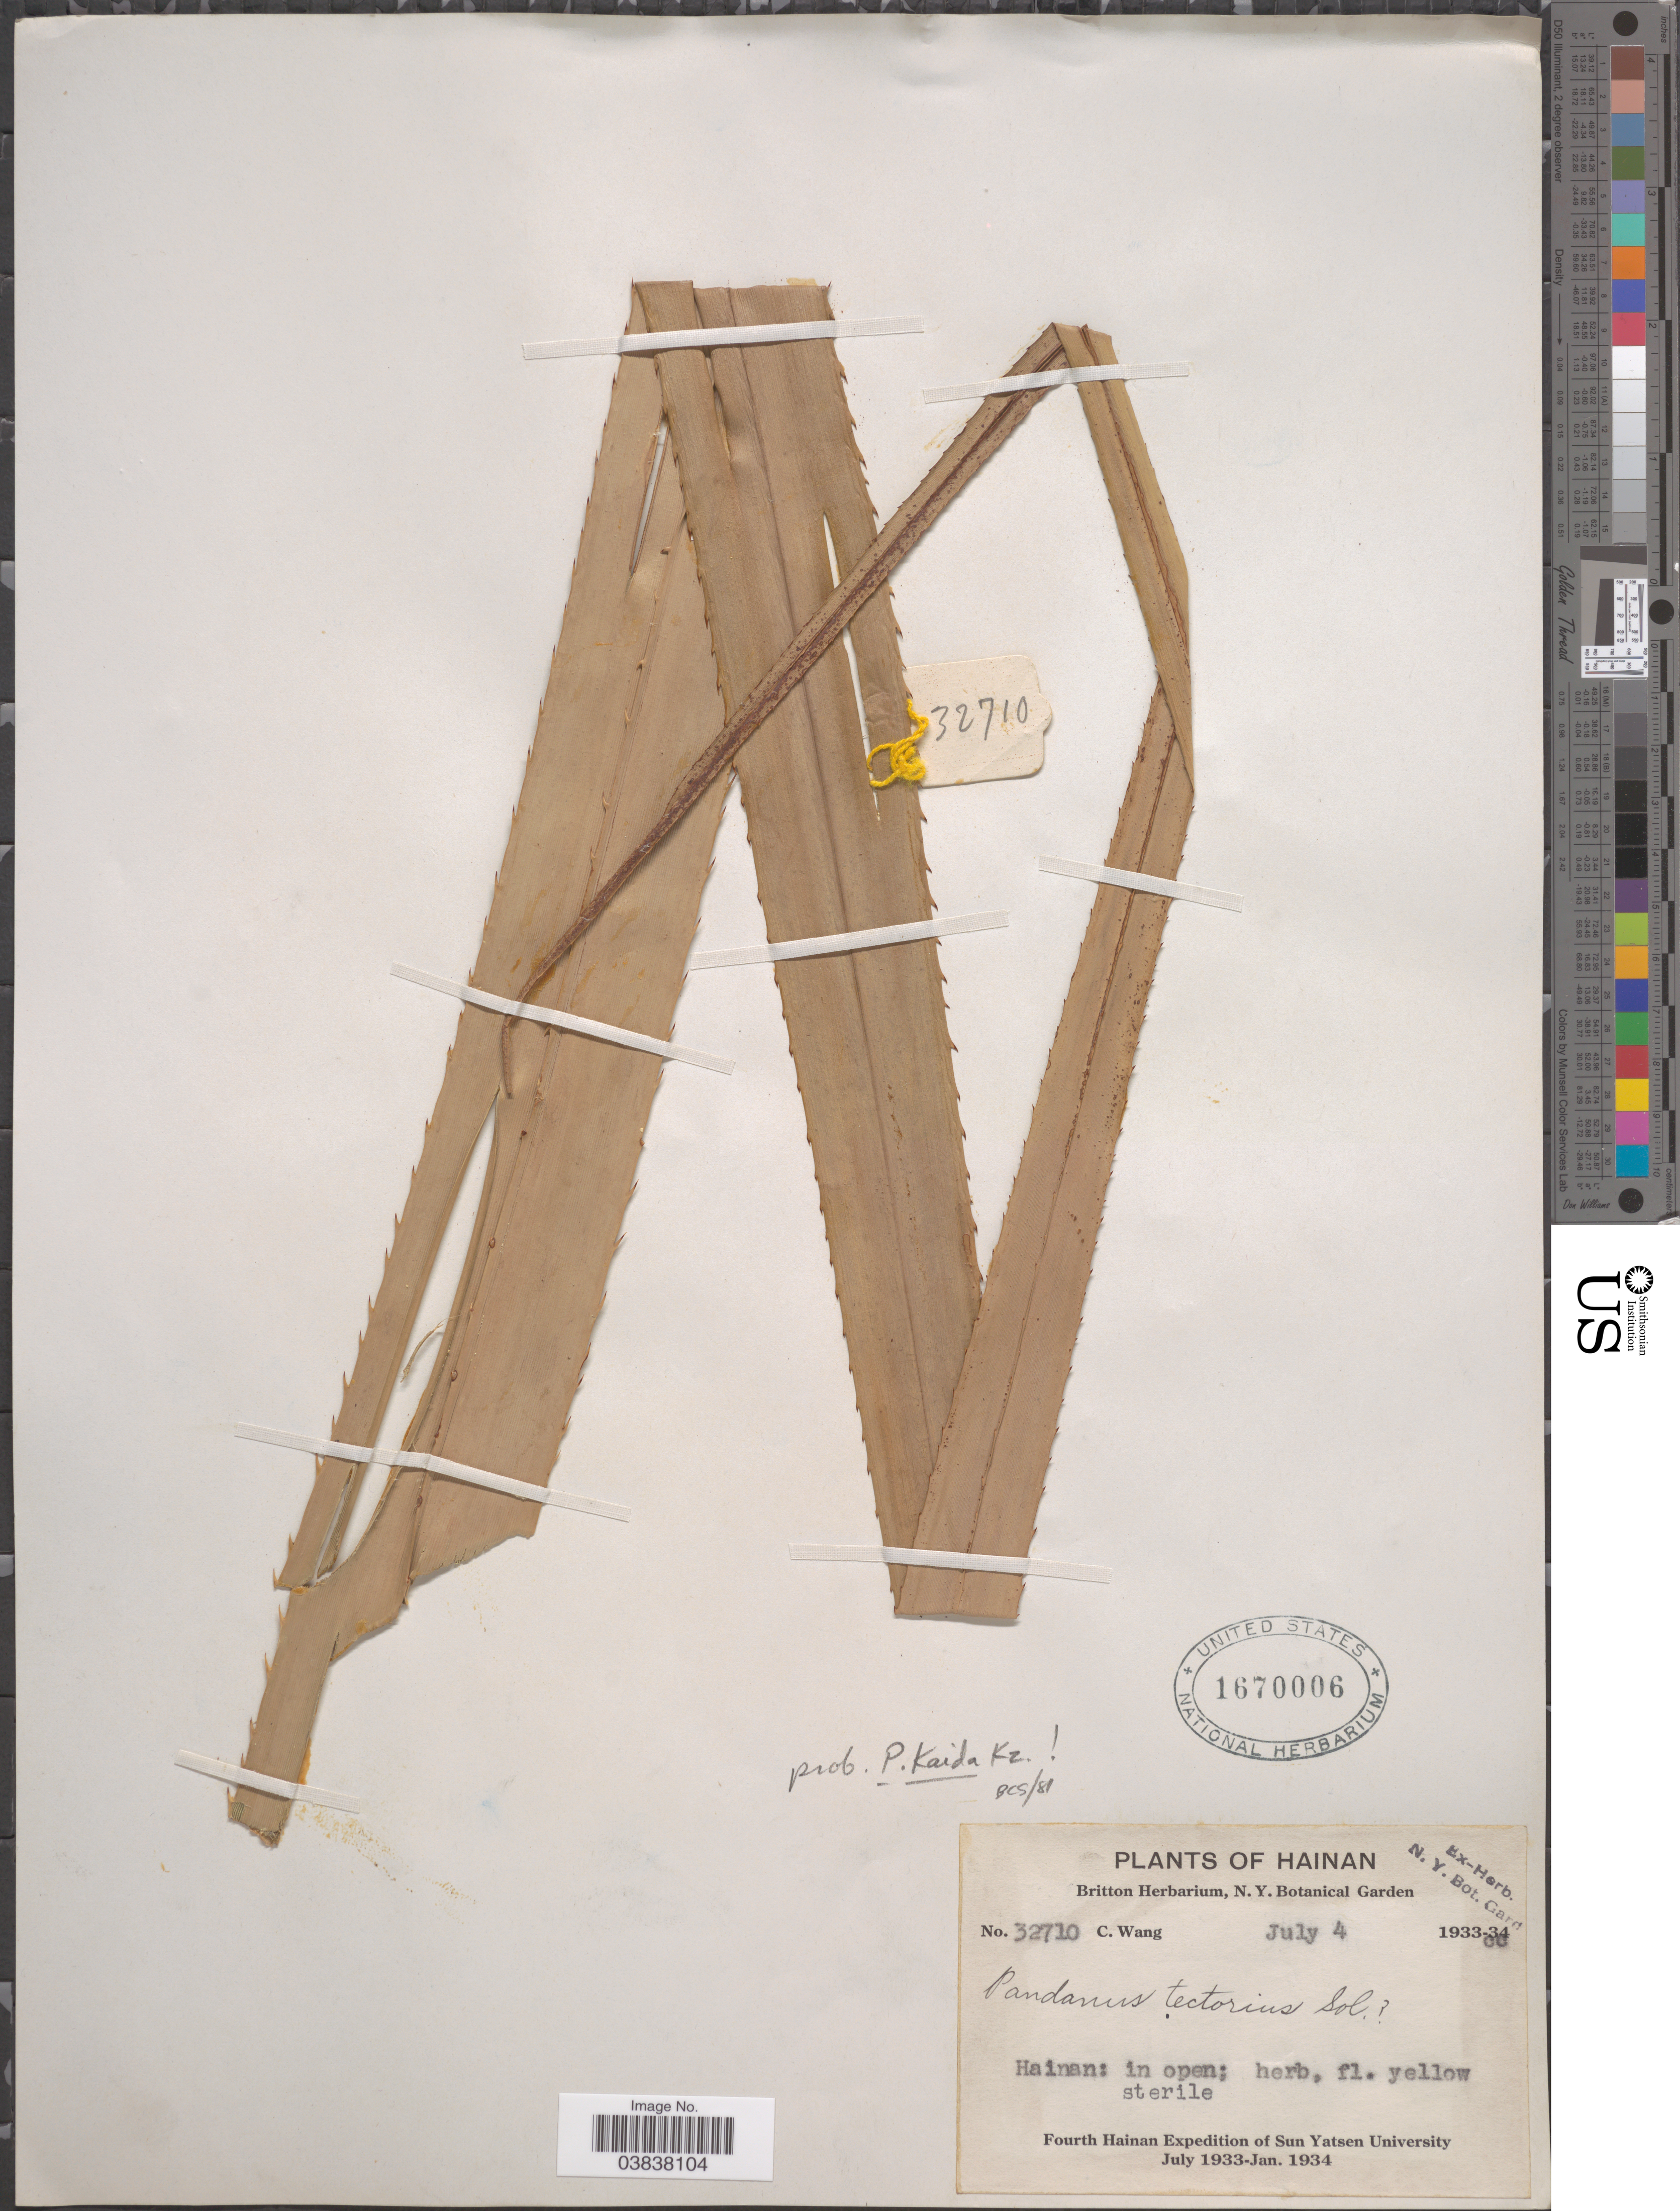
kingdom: Plantae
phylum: Tracheophyta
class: Liliopsida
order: Pandanales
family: Pandanaceae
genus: Pandanus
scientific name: Pandanus kaida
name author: Kurz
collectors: C. Wang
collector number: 32710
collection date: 1933-07-04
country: China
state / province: Hainan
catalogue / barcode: US 1670006